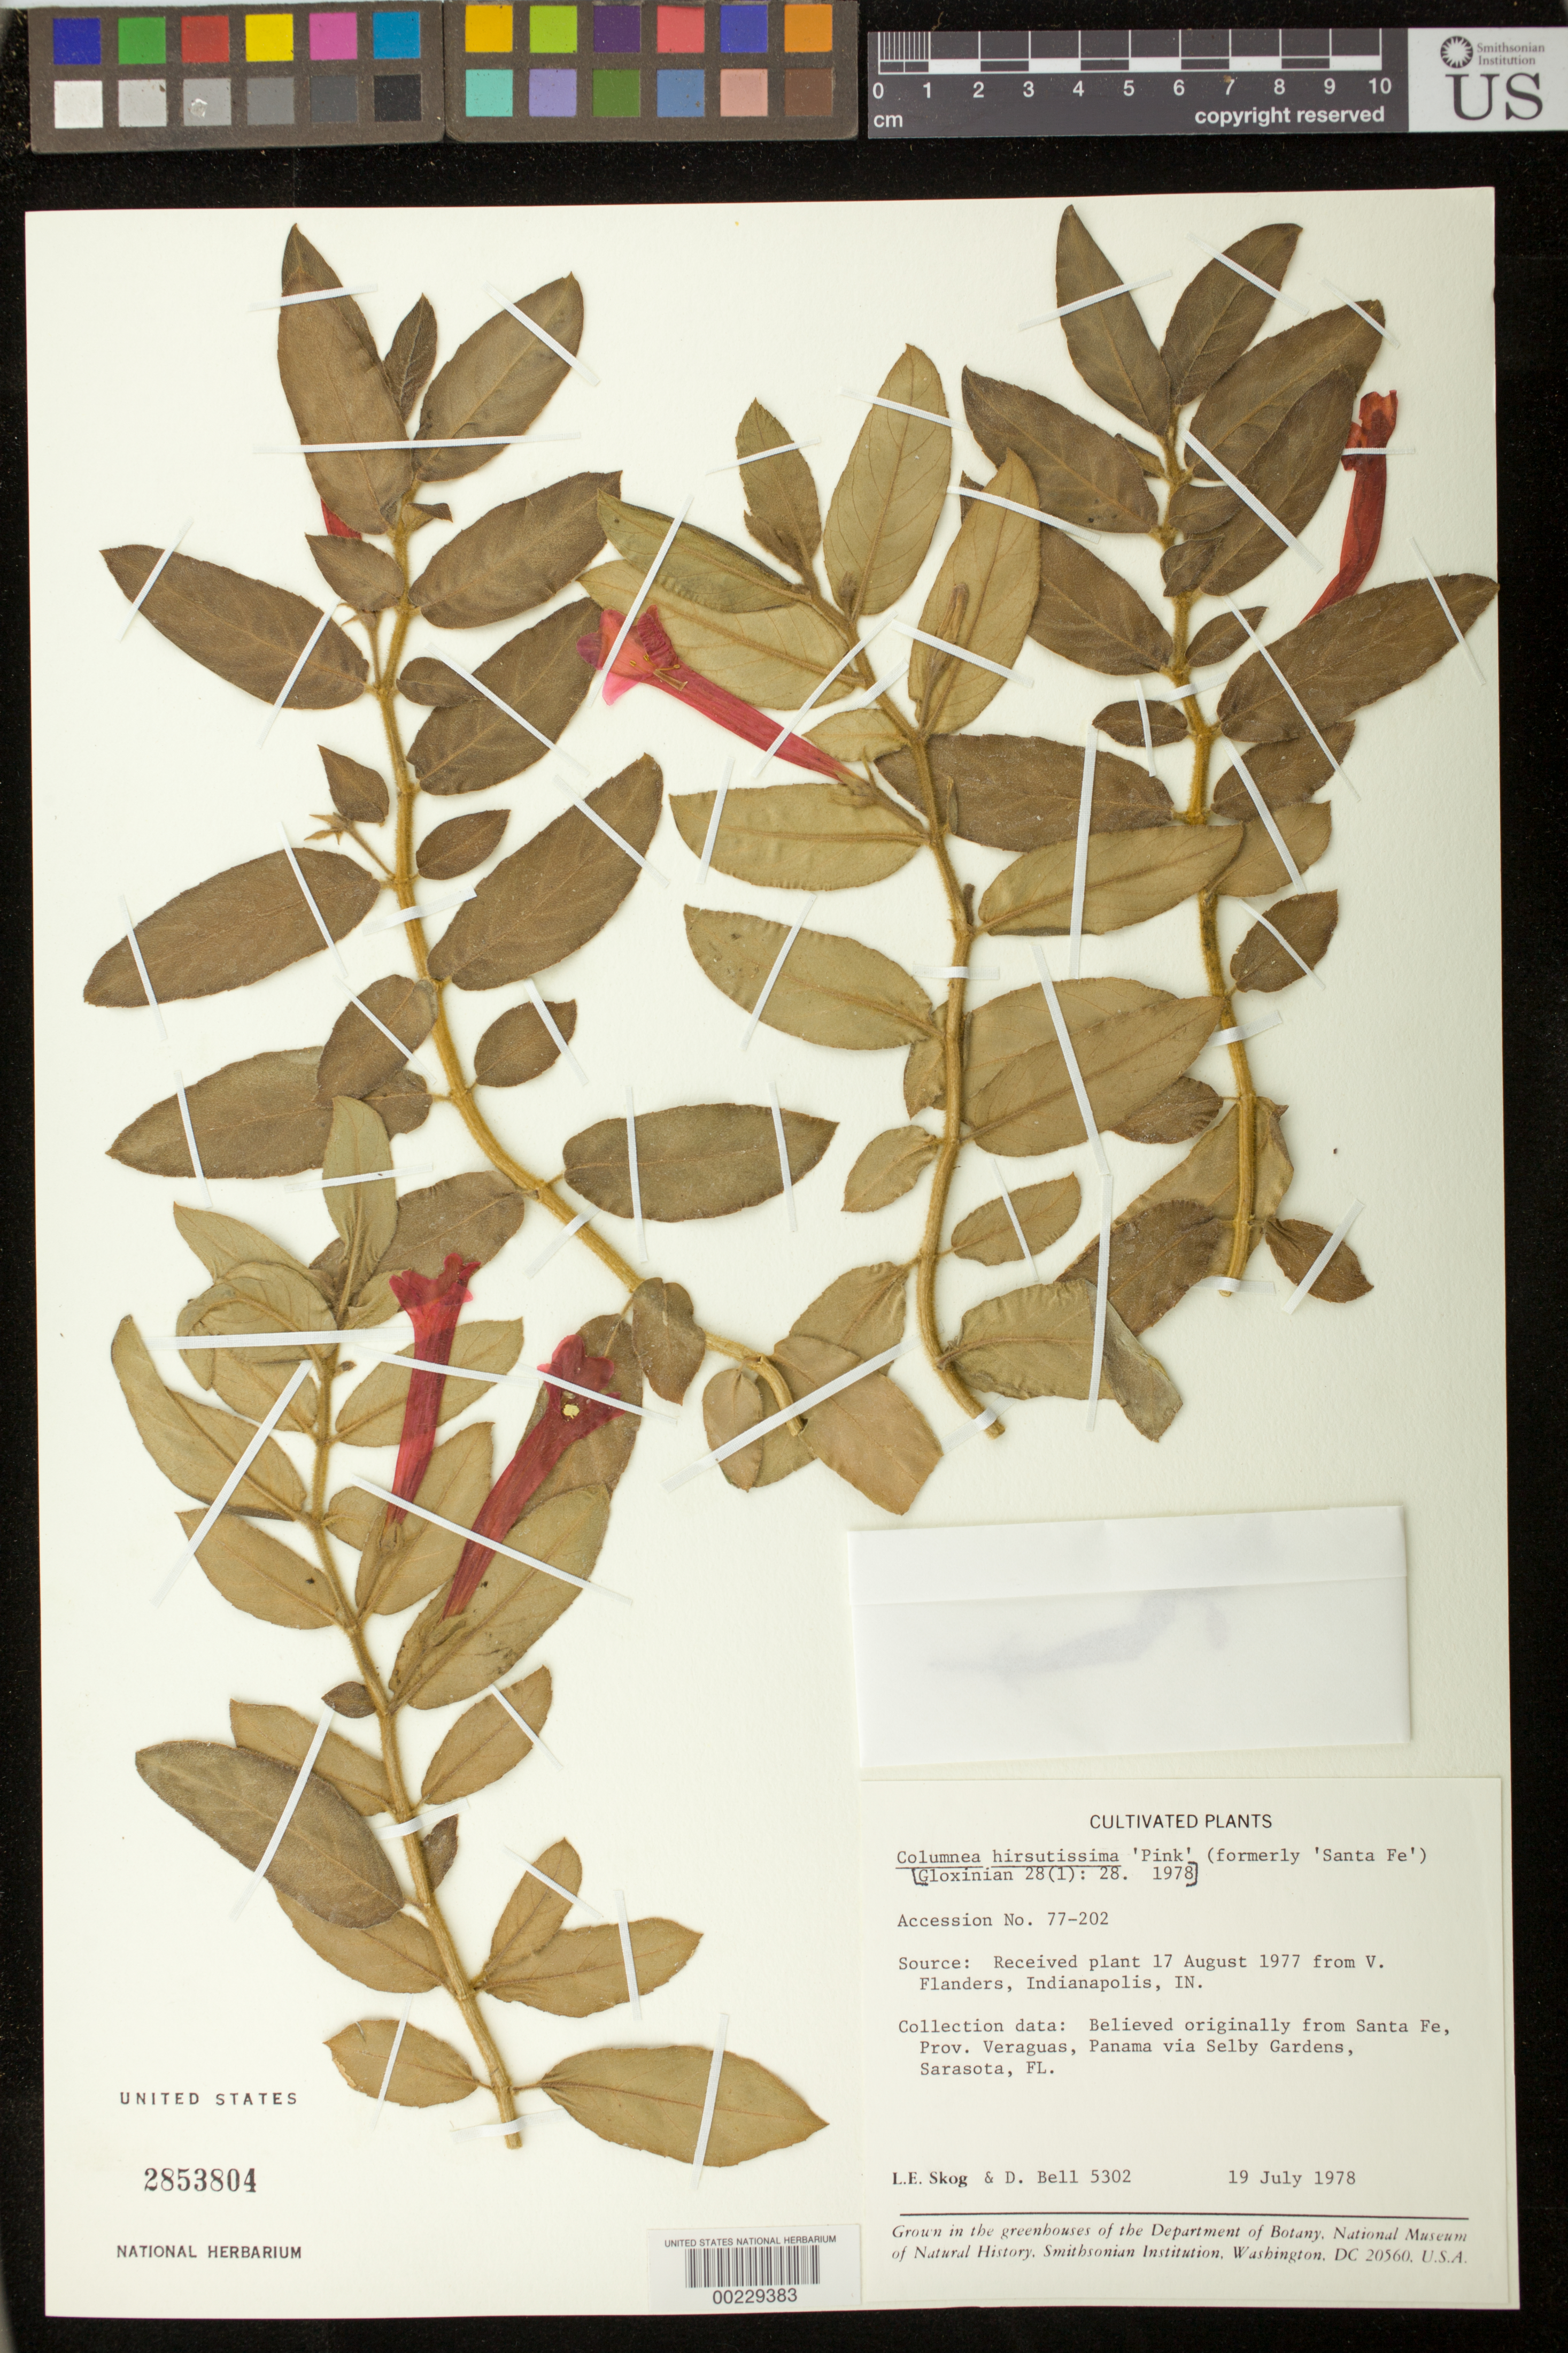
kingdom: Plantae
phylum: Tracheophyta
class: Magnoliopsida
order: Lamiales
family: Gesneriaceae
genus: Columnea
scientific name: Columnea hirsutissima 'Pink'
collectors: L. E. Skog & D. A. Bell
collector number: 5302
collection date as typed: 19 Jul 1978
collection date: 1978-07-19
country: Panama (?)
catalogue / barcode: US 2853804